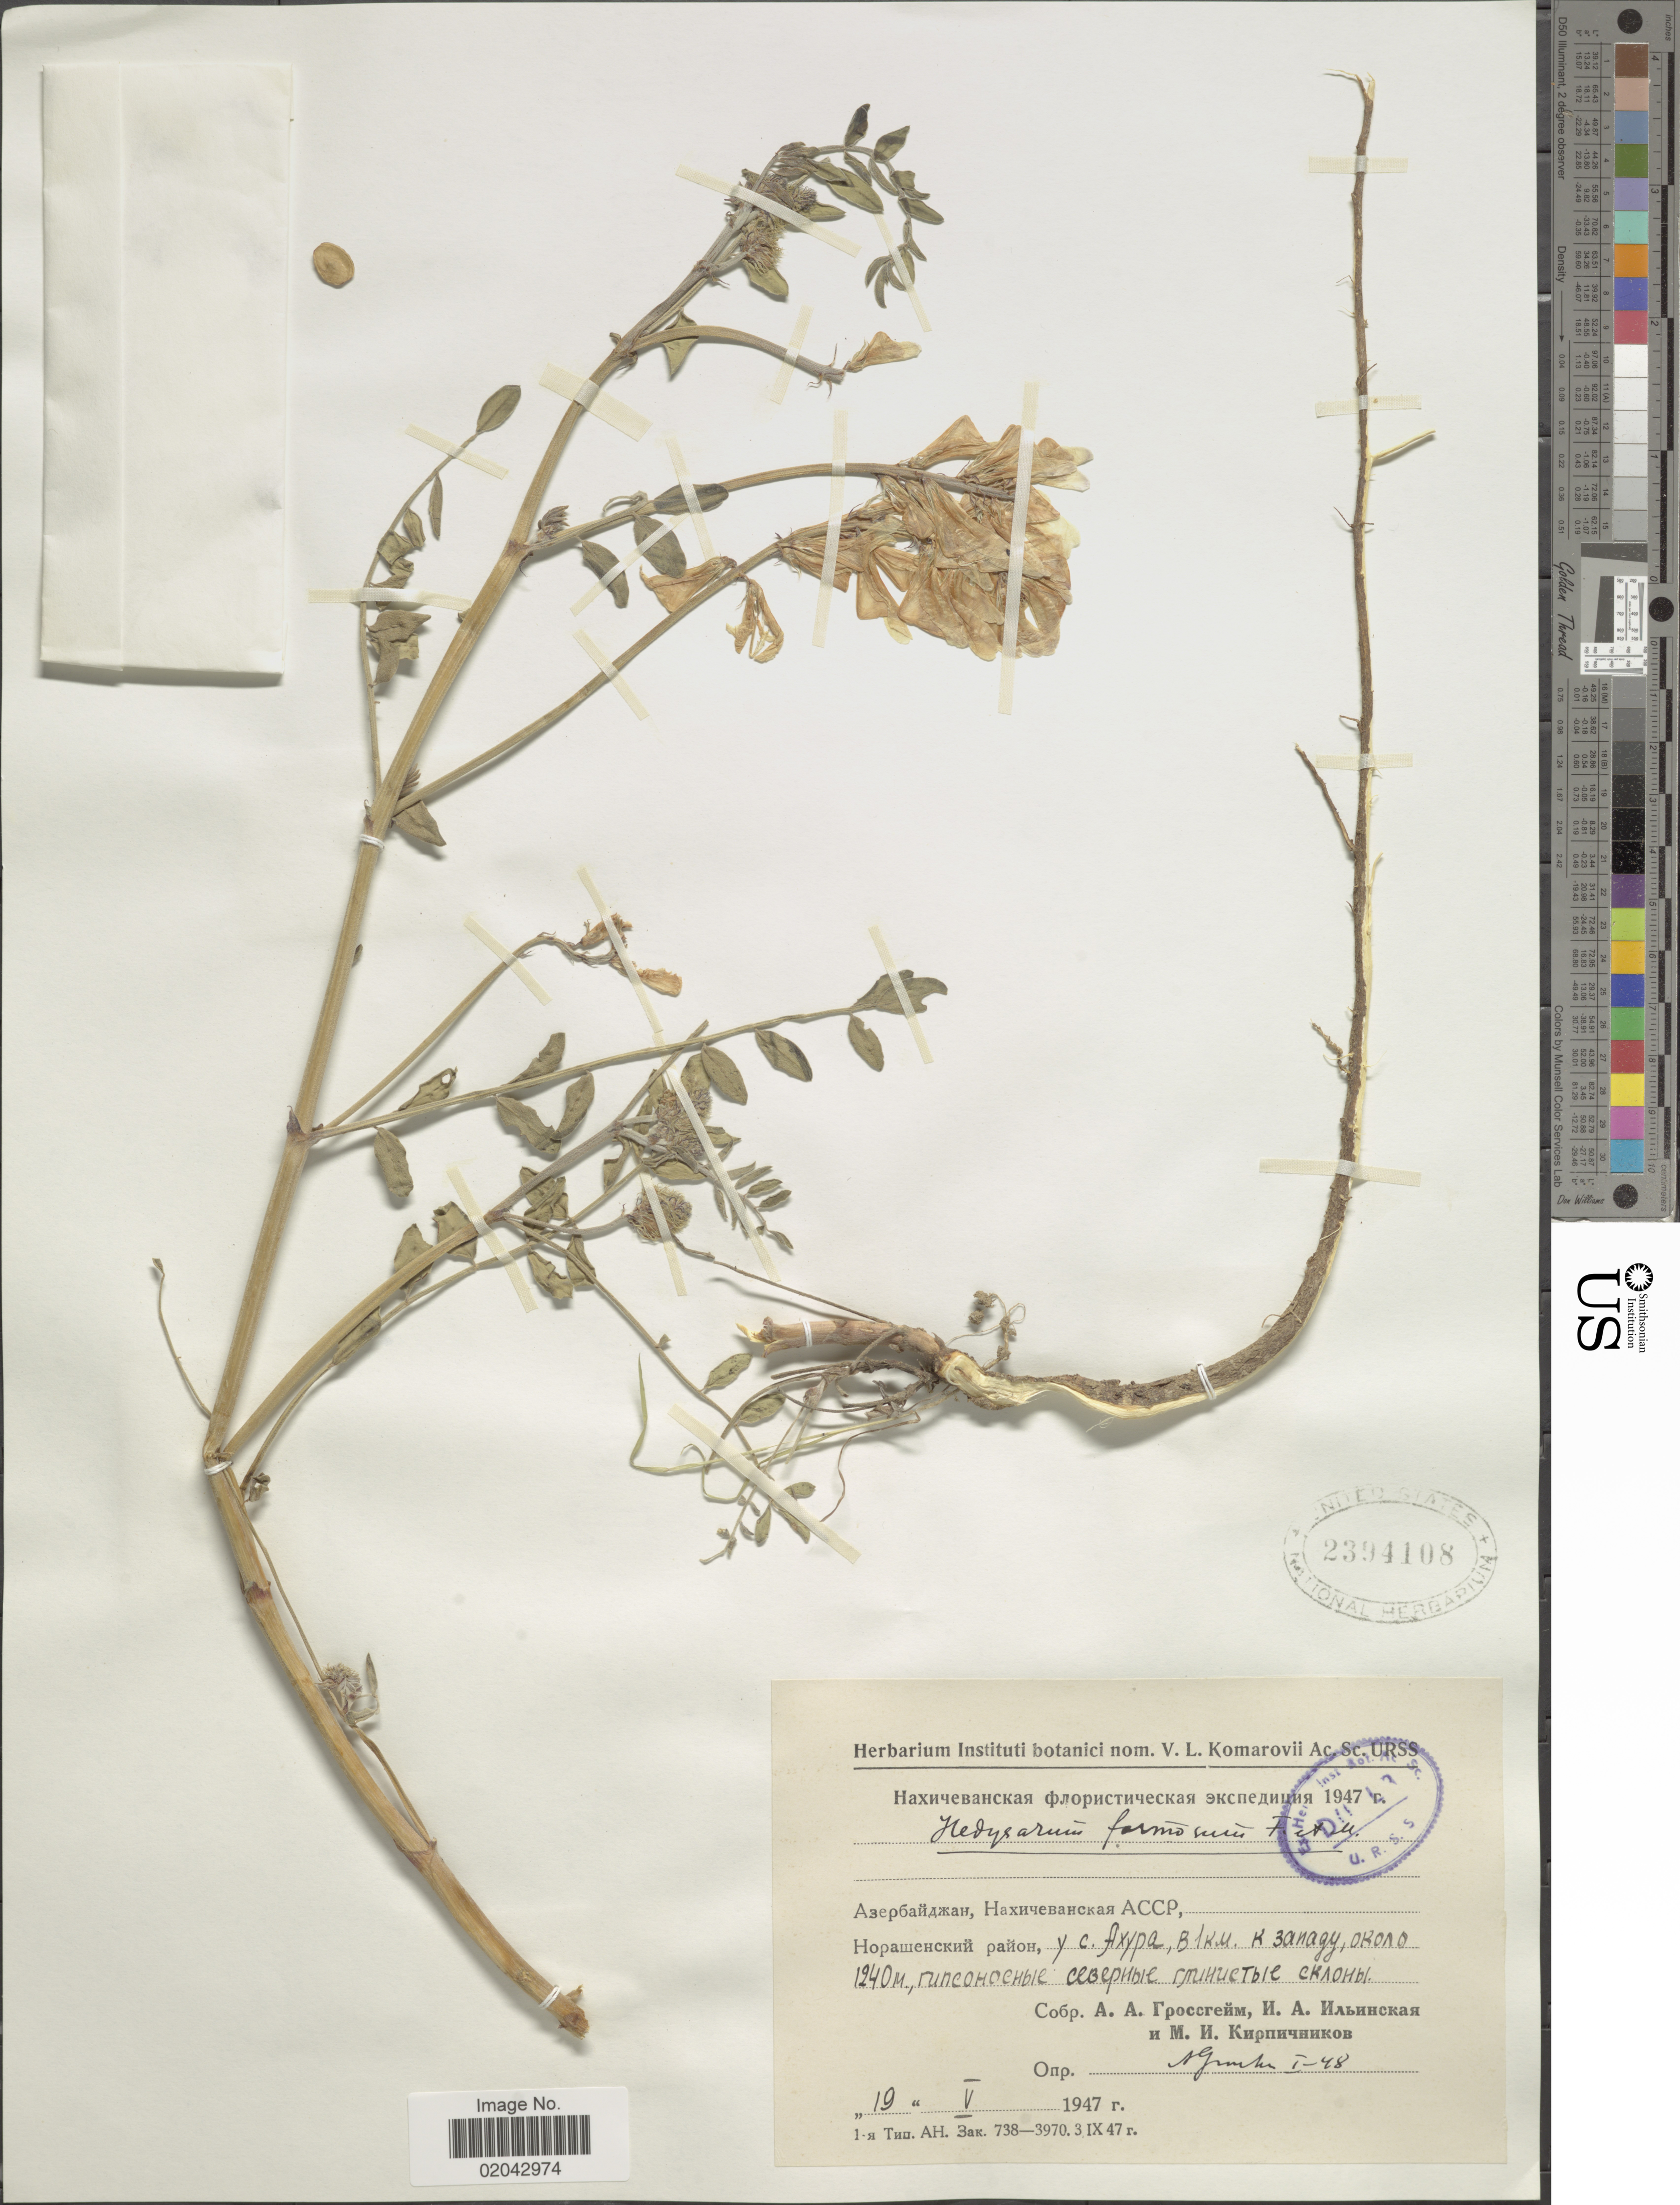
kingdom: Plantae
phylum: Tracheophyta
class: Magnoliopsida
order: Fabales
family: Fabaceae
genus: Hedysarum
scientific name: Hedysarum formosum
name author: Fisch. & C.A. Mey. ex Basiner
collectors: A. Grossgame, I. Ilinskaya & M. Kirpicznikov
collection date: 1947-05-19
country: Azerbaijan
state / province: Nakhchivan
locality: Norashen district, near Akhura village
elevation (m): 1240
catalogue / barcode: US 2394108